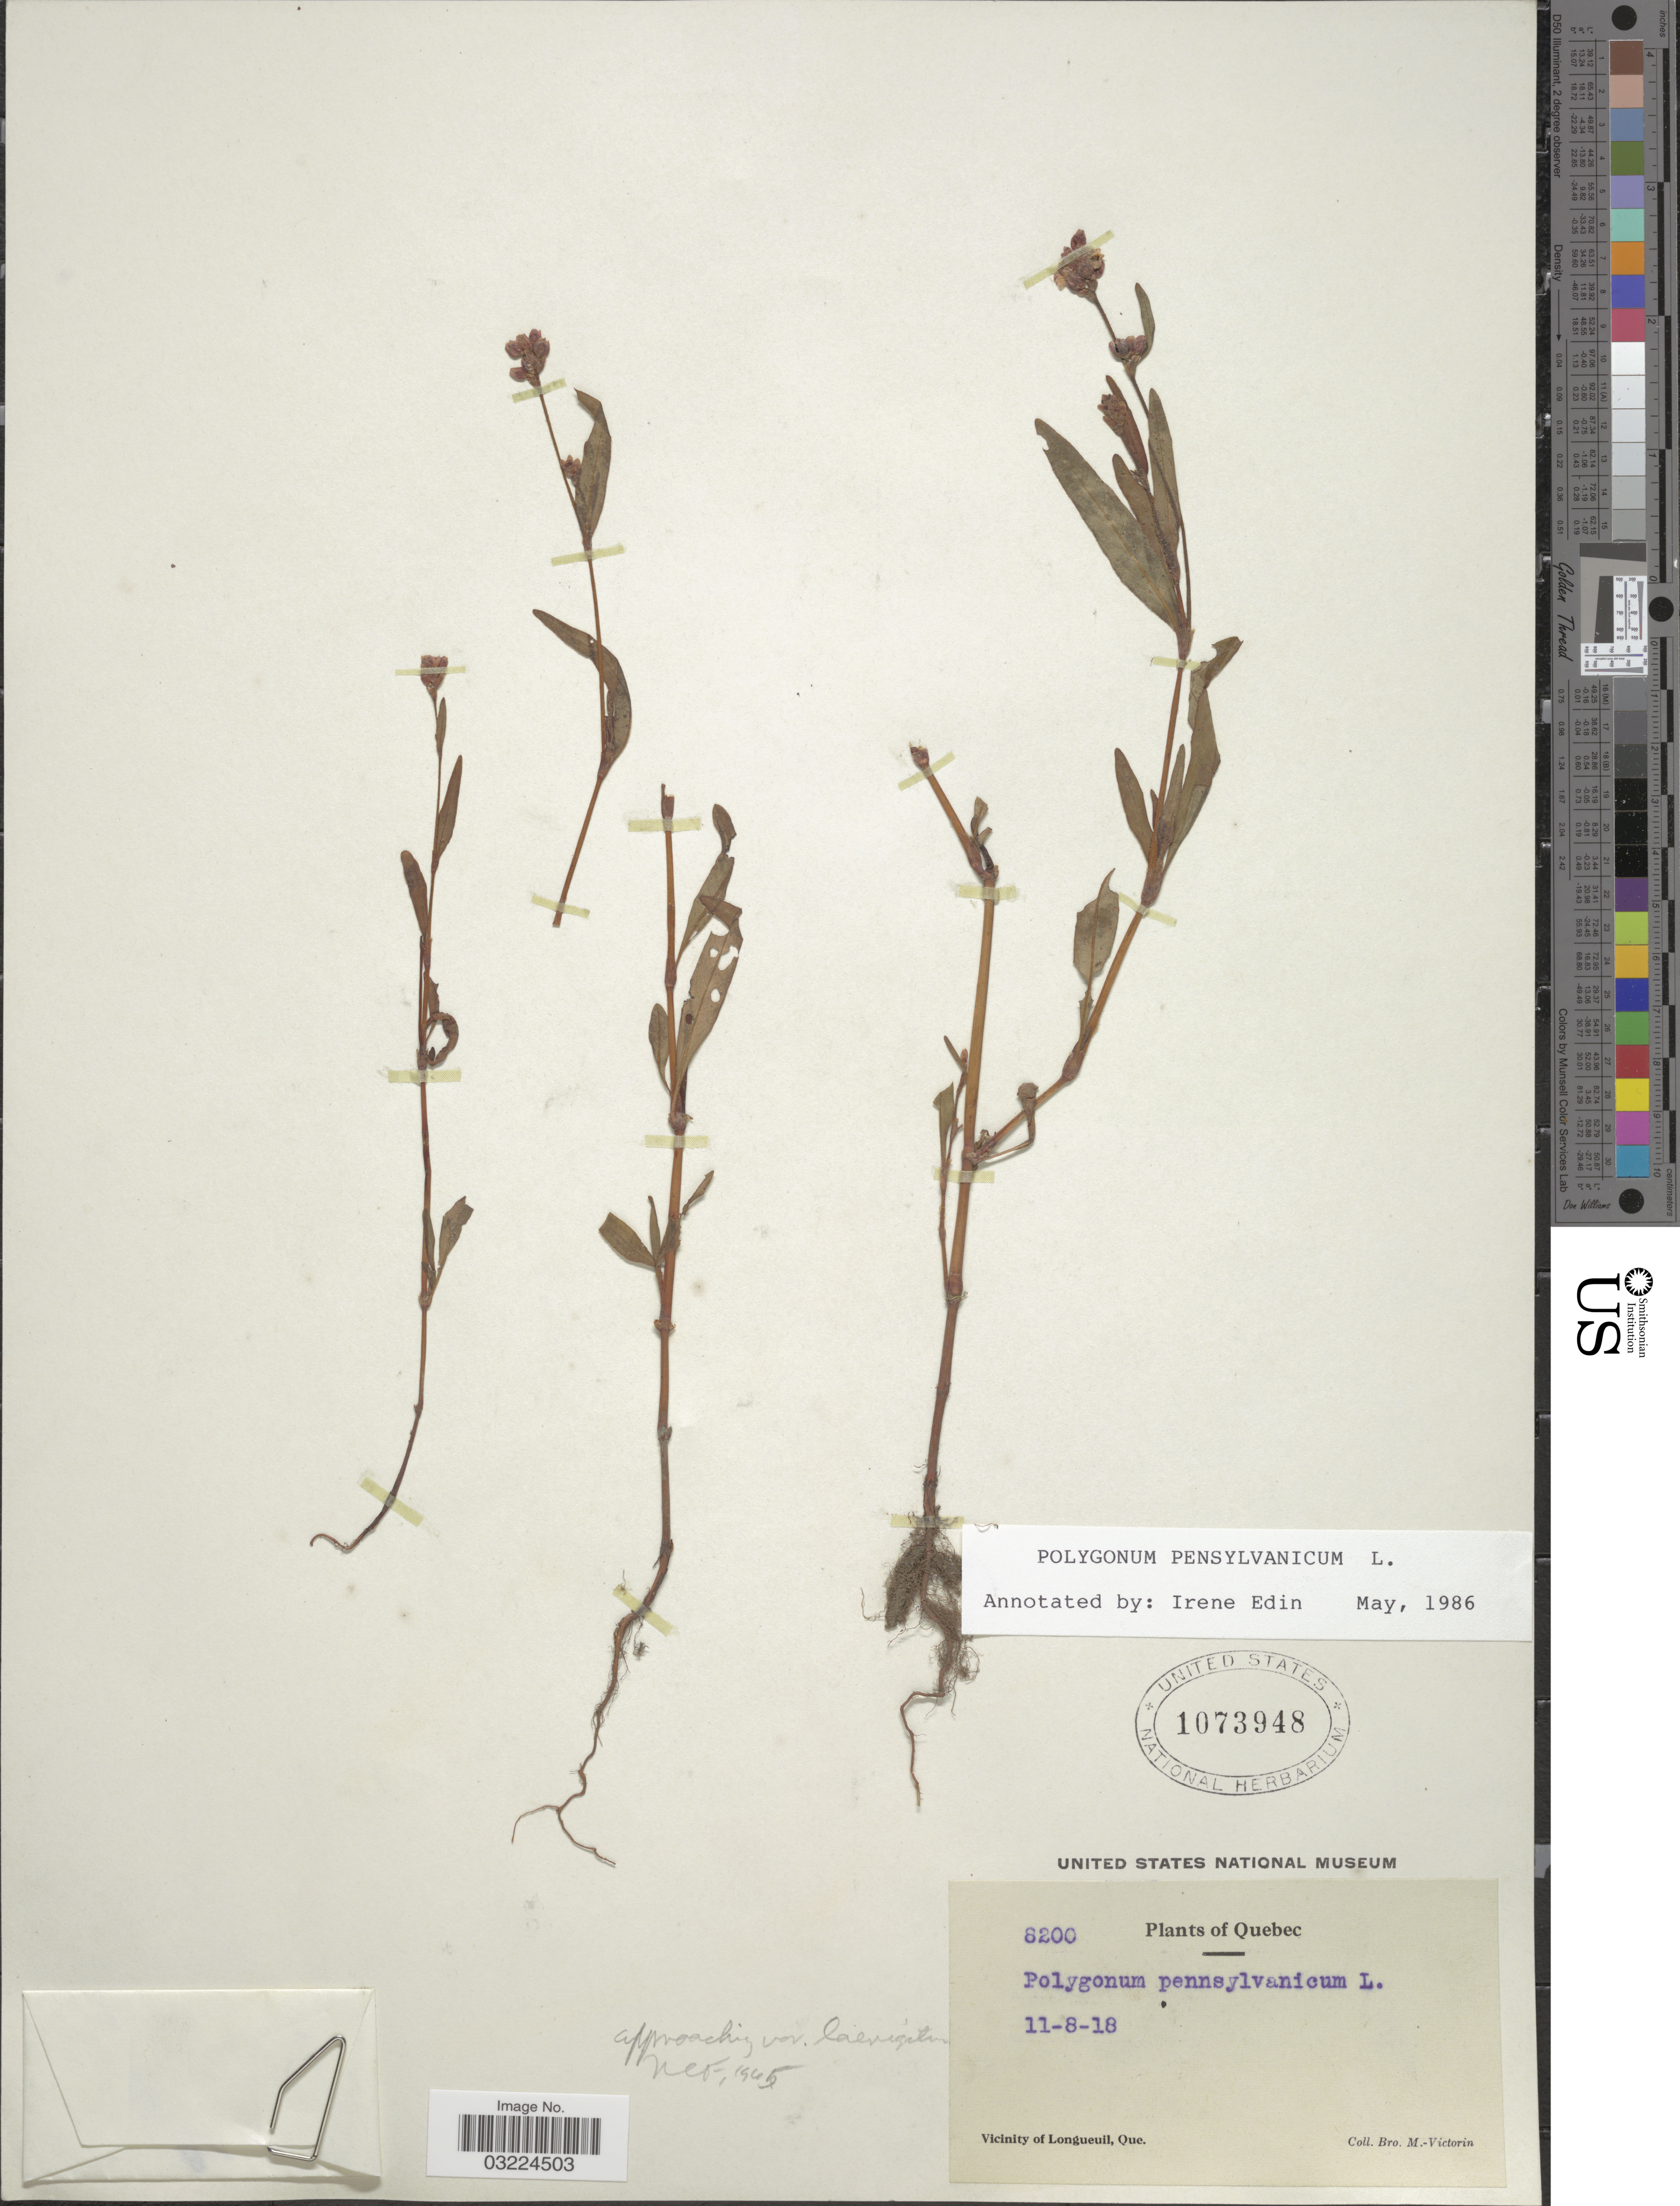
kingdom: Plantae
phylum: Tracheophyta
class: Magnoliopsida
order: Caryophyllales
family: Polygonaceae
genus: Persicaria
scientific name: Persicaria pensylvanica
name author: (L.) M. Gómez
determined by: Atha, D. E.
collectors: Bro. M. Victoria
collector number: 8200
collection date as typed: Transcribed d/m/y: 11/8/18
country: Canada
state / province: Quebec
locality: Vicinity of Longueuil, Que.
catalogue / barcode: US 1073948